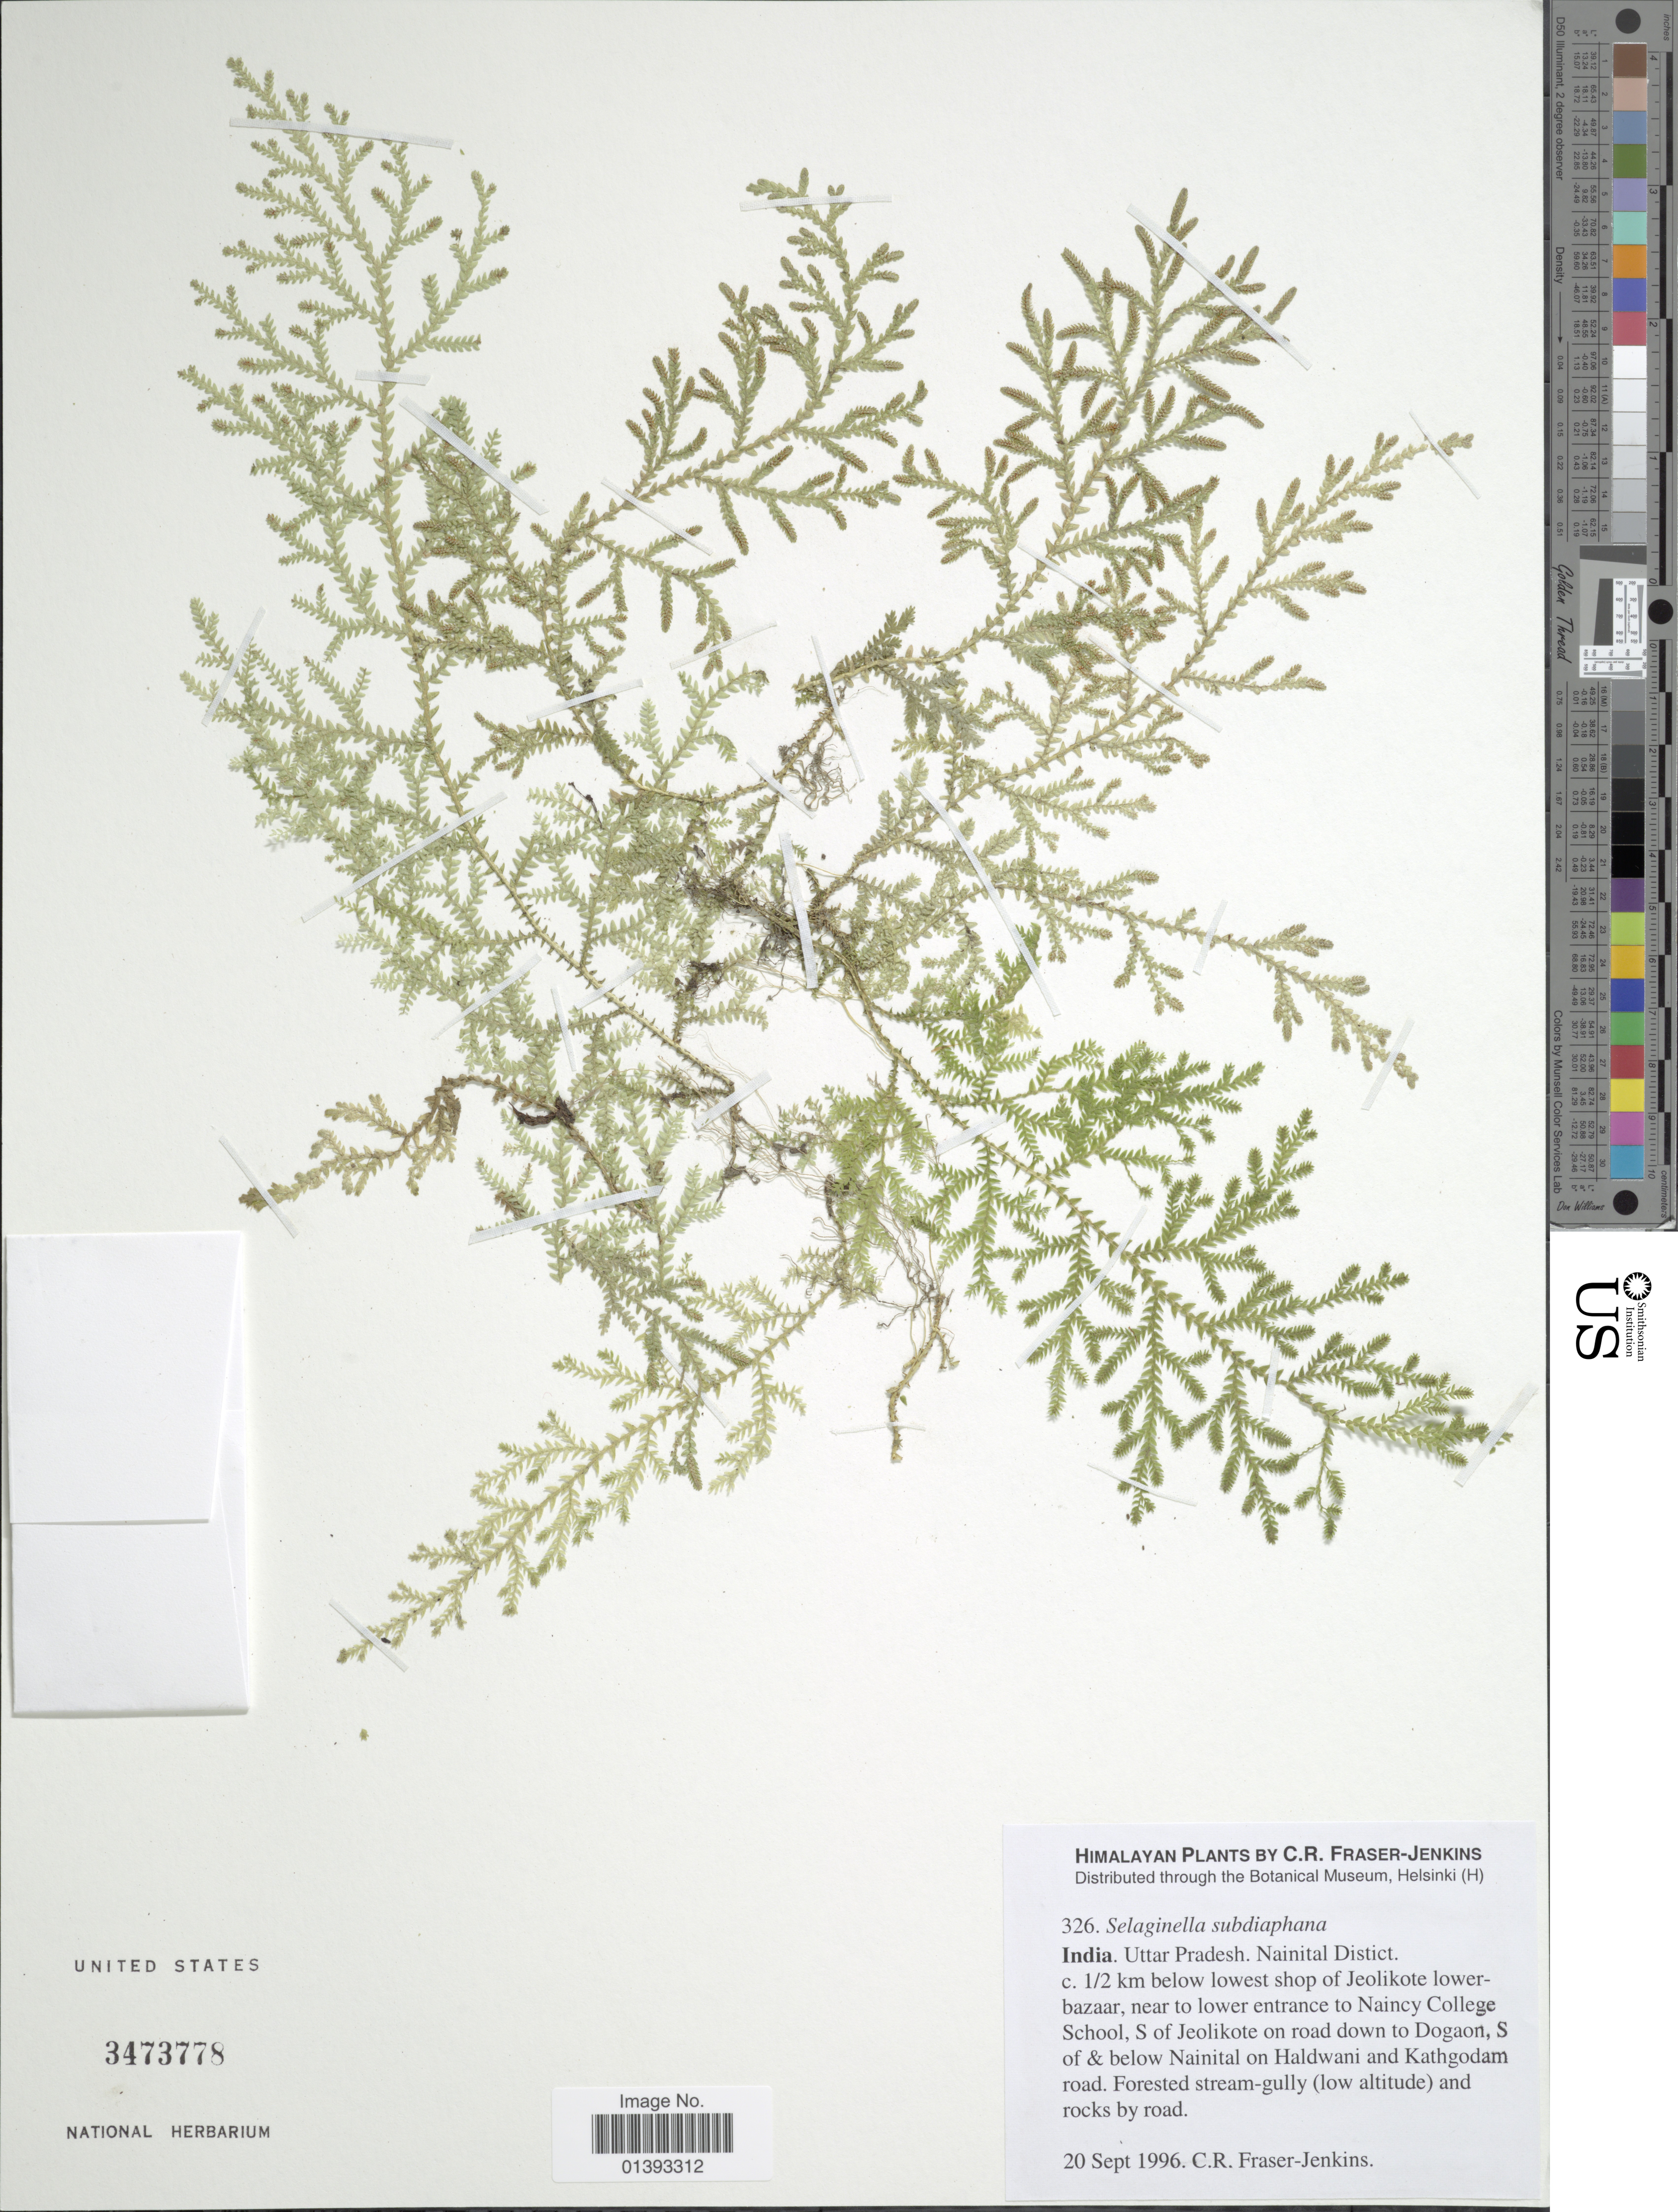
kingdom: Plantae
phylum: Tracheophyta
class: Lycopodiopsida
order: Selaginellales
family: Selaginellaceae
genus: Selaginella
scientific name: Selaginella subdiaphana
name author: (Wall. ex Hook. & Grev.) Spring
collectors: C. R. Fraser-Jenkins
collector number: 326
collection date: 1996-09-20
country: India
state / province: Uttar Pradesh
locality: Nainital District, c. 1/2km below lowest shop of Jeolikote lower bazaar, near to lower entrance to Naincy college school, S of Jeolikote on road down to Dogaon, S of & below Nainital on Haldwani and Kathgodam road.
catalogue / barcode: US 3473778